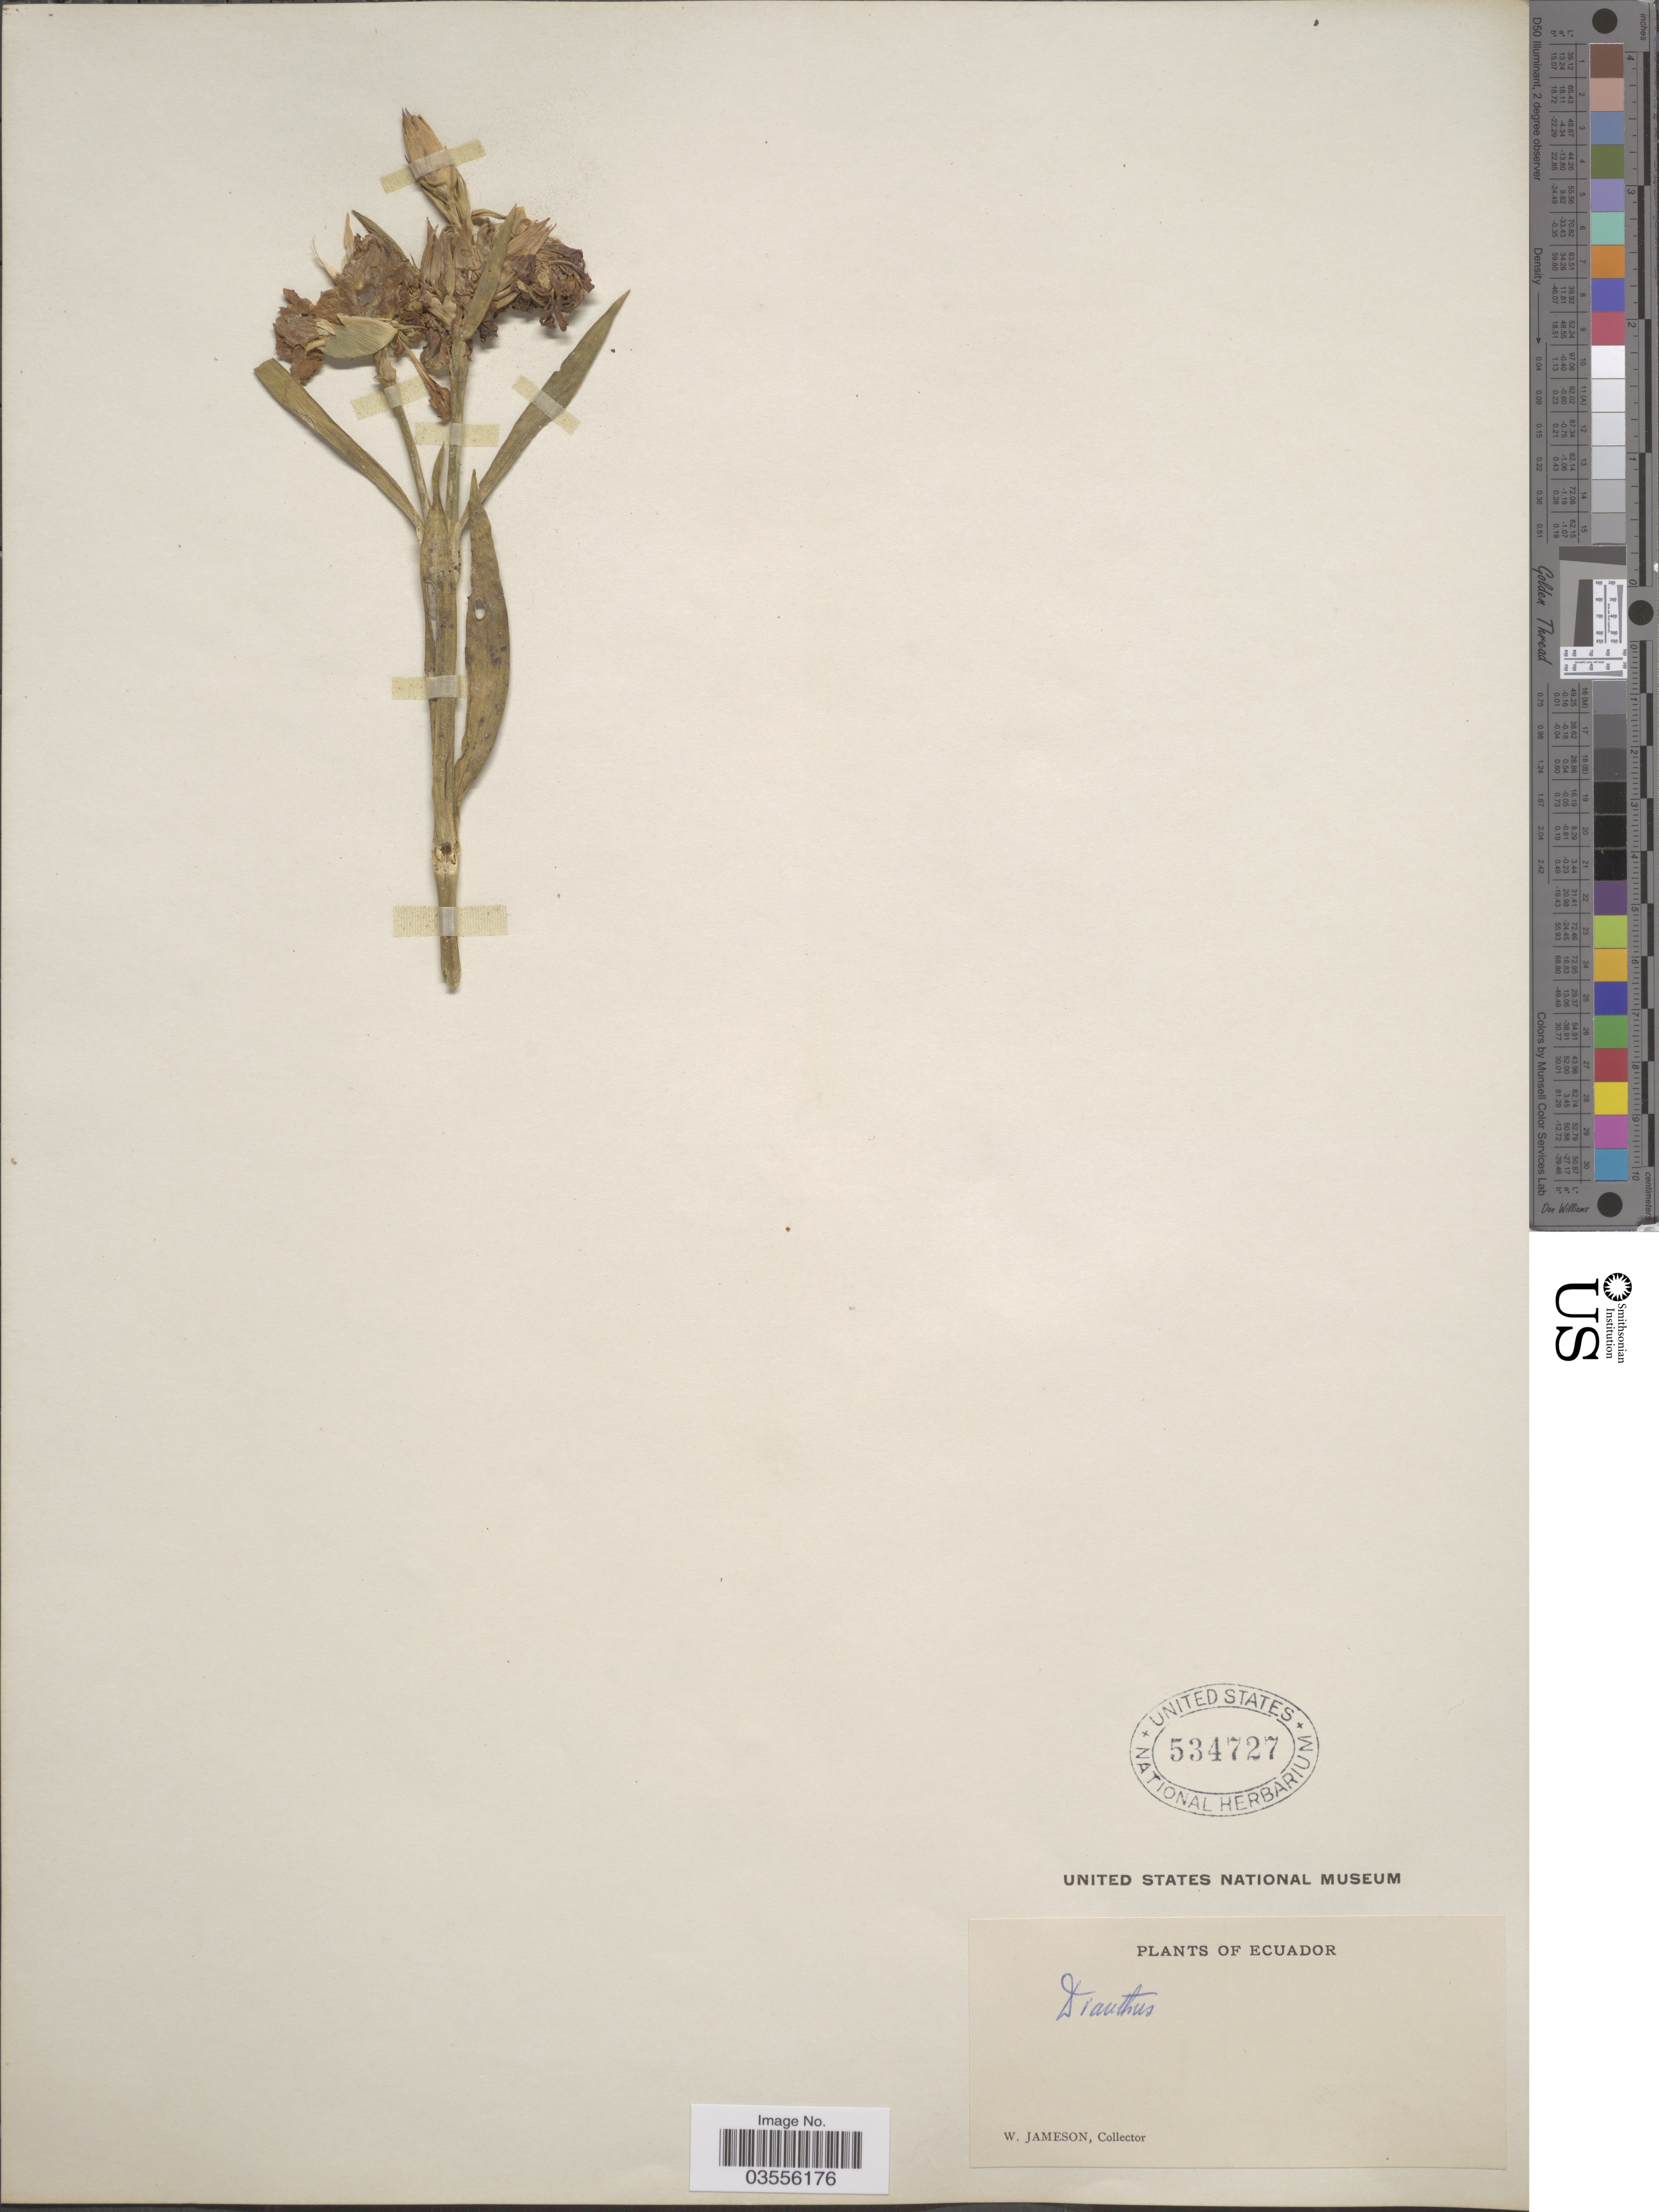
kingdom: Plantae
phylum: Tracheophyta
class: Magnoliopsida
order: Caryophyllales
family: Caryophyllaceae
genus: Dianthus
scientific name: Dianthus sp.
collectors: W. Jameson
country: Ecuador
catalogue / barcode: US 534727